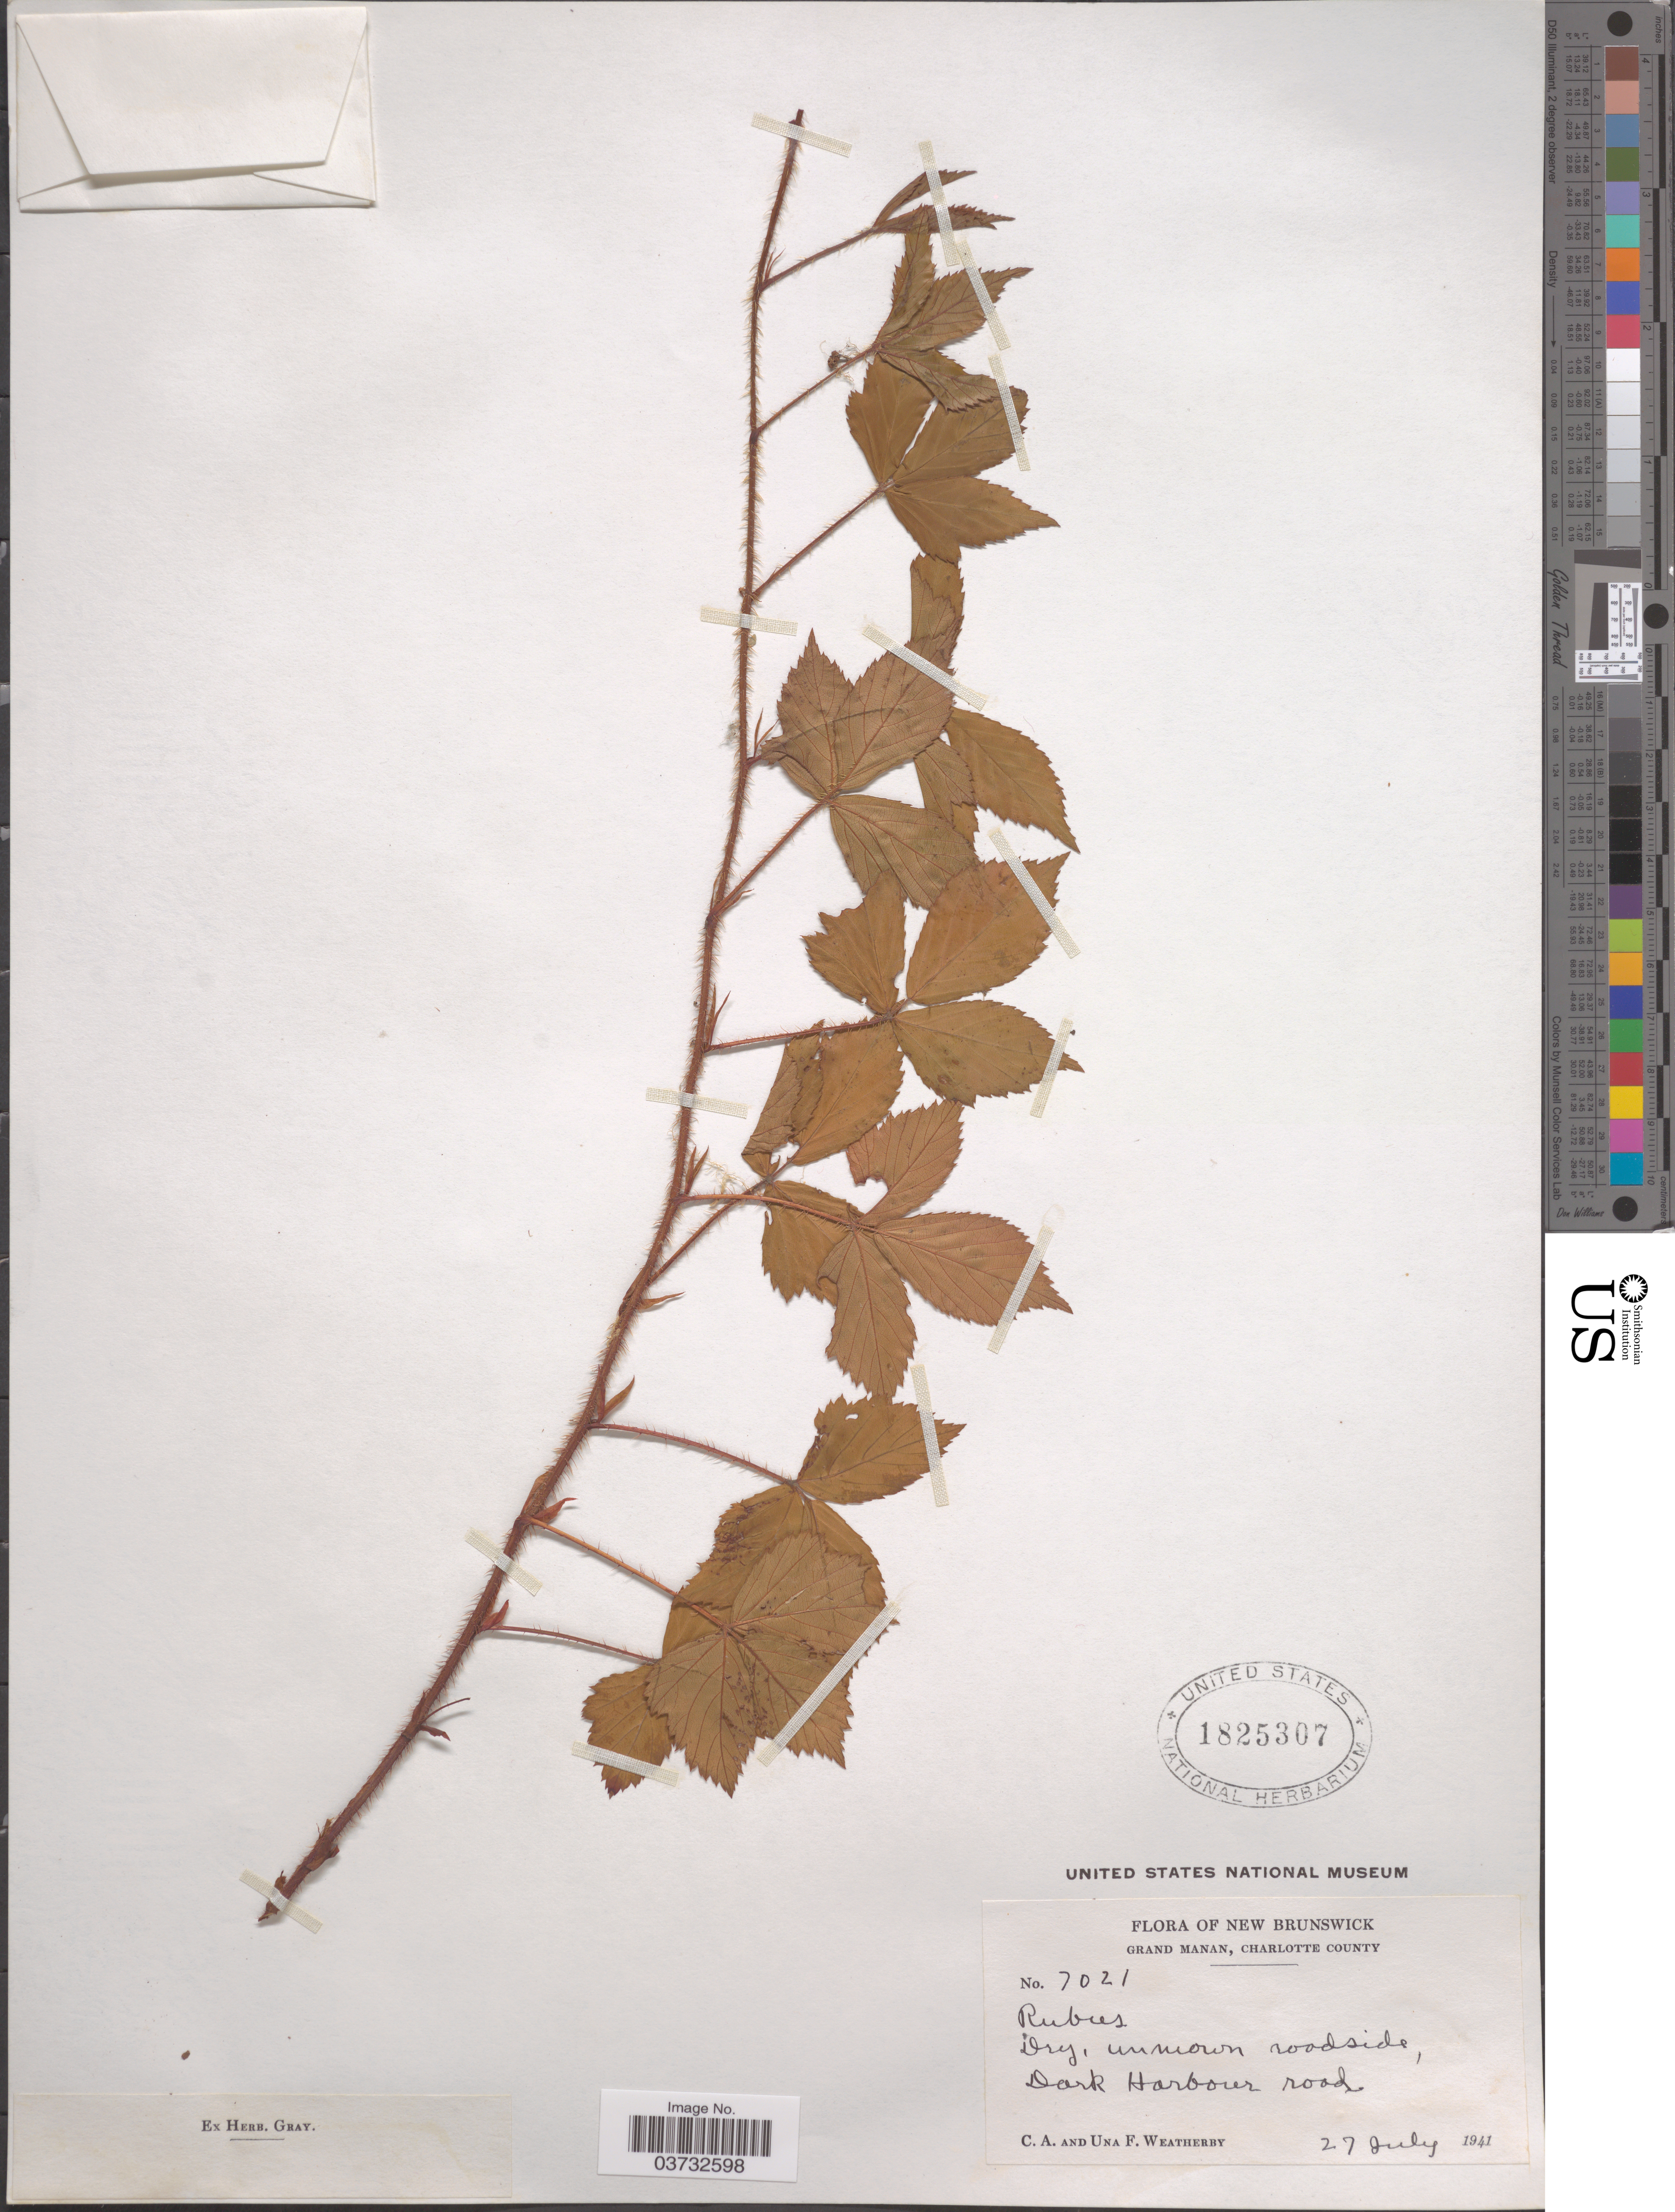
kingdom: Plantae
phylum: Tracheophyta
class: Magnoliopsida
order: Rosales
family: Rosaceae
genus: Rubus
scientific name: Rubus sp.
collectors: C. A. Weatherby & U. Weatherby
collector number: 7021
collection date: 1941-07-27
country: Canada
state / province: New Brunswick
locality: Grand Manan, Charlotte County. Dark Harbour road.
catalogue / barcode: US 1825307